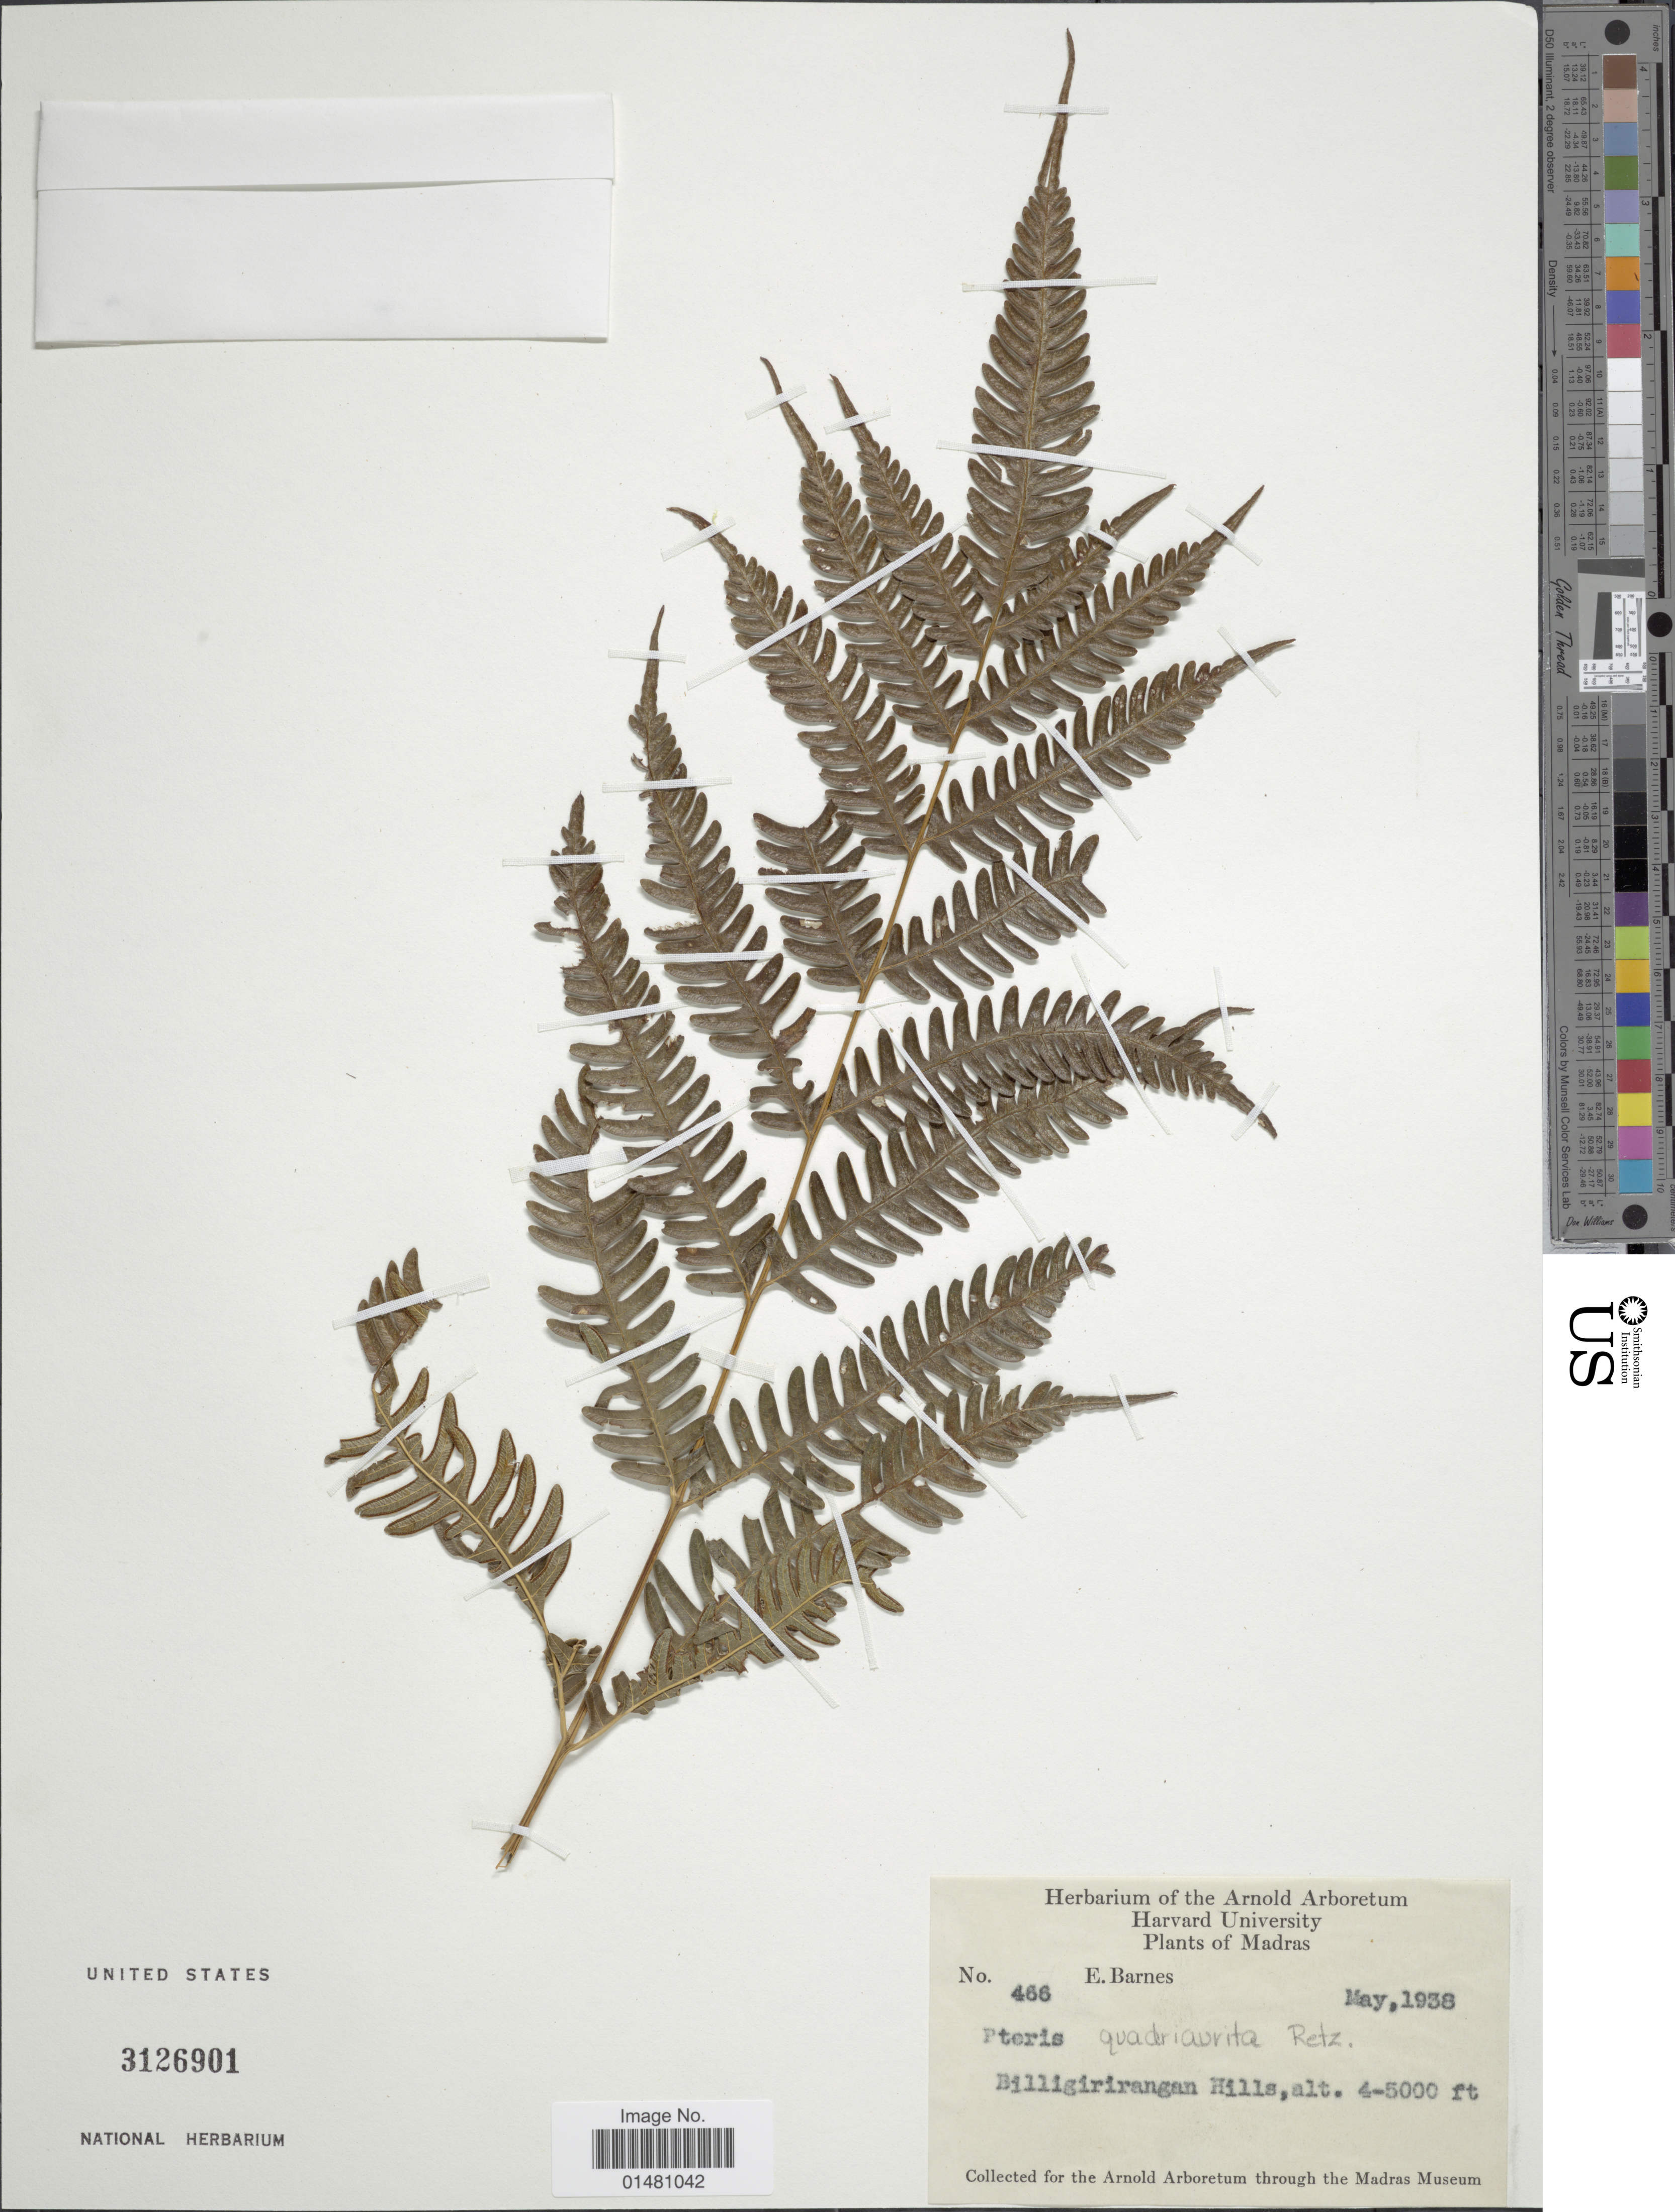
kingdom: Plantae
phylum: Tracheophyta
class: Polypodiopsida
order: Polypodiales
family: Pteridaceae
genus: Pteris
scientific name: Pteris quadriaurita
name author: Retz.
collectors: E. Barnes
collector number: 466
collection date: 1938-05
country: India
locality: Madras, Billigirirangen Hils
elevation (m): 1219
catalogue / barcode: US 3126901